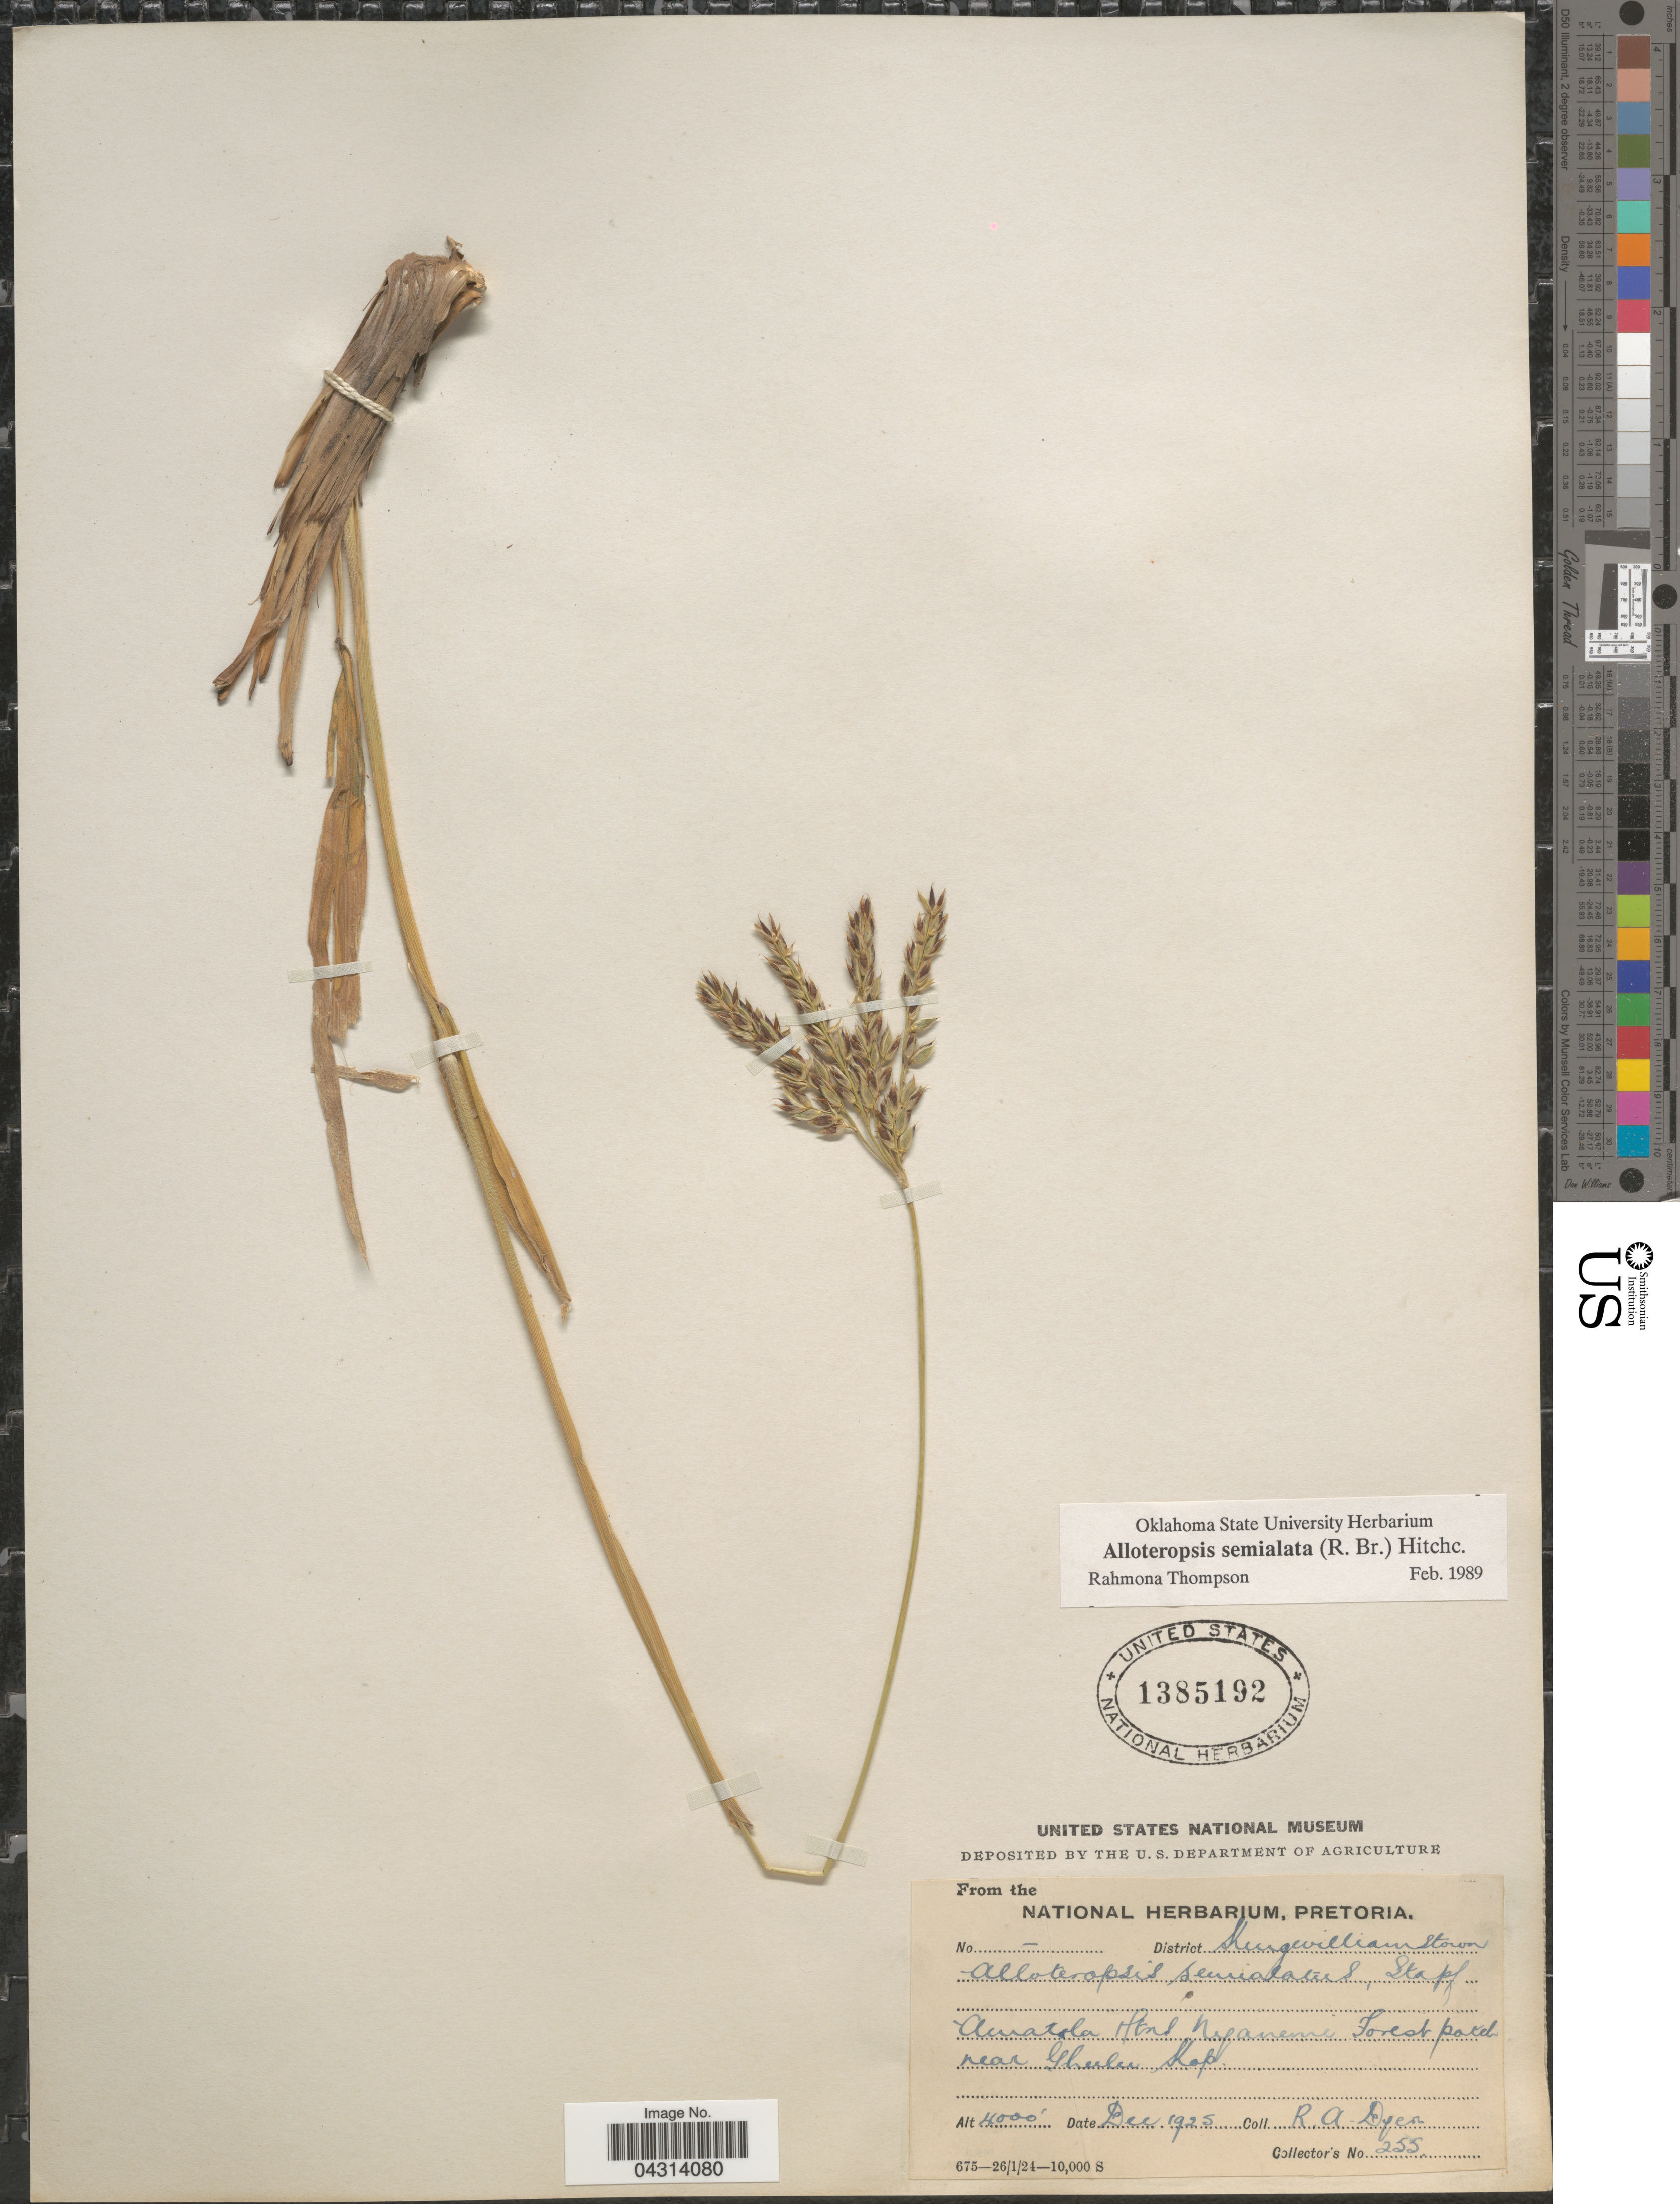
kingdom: Plantae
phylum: Tracheophyta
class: Liliopsida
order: Poales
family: Poaceae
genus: Alloteropsis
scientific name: Alloteropsis semialata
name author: (R. Br.) Hitchc.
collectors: R. A. Dyer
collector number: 255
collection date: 1925-12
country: South Africa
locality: District Kingwilliamstown. Amatola Hnd Nyanemi Forest patch near Gherlin [interpreted] Kop.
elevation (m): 1219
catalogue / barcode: US 1385192